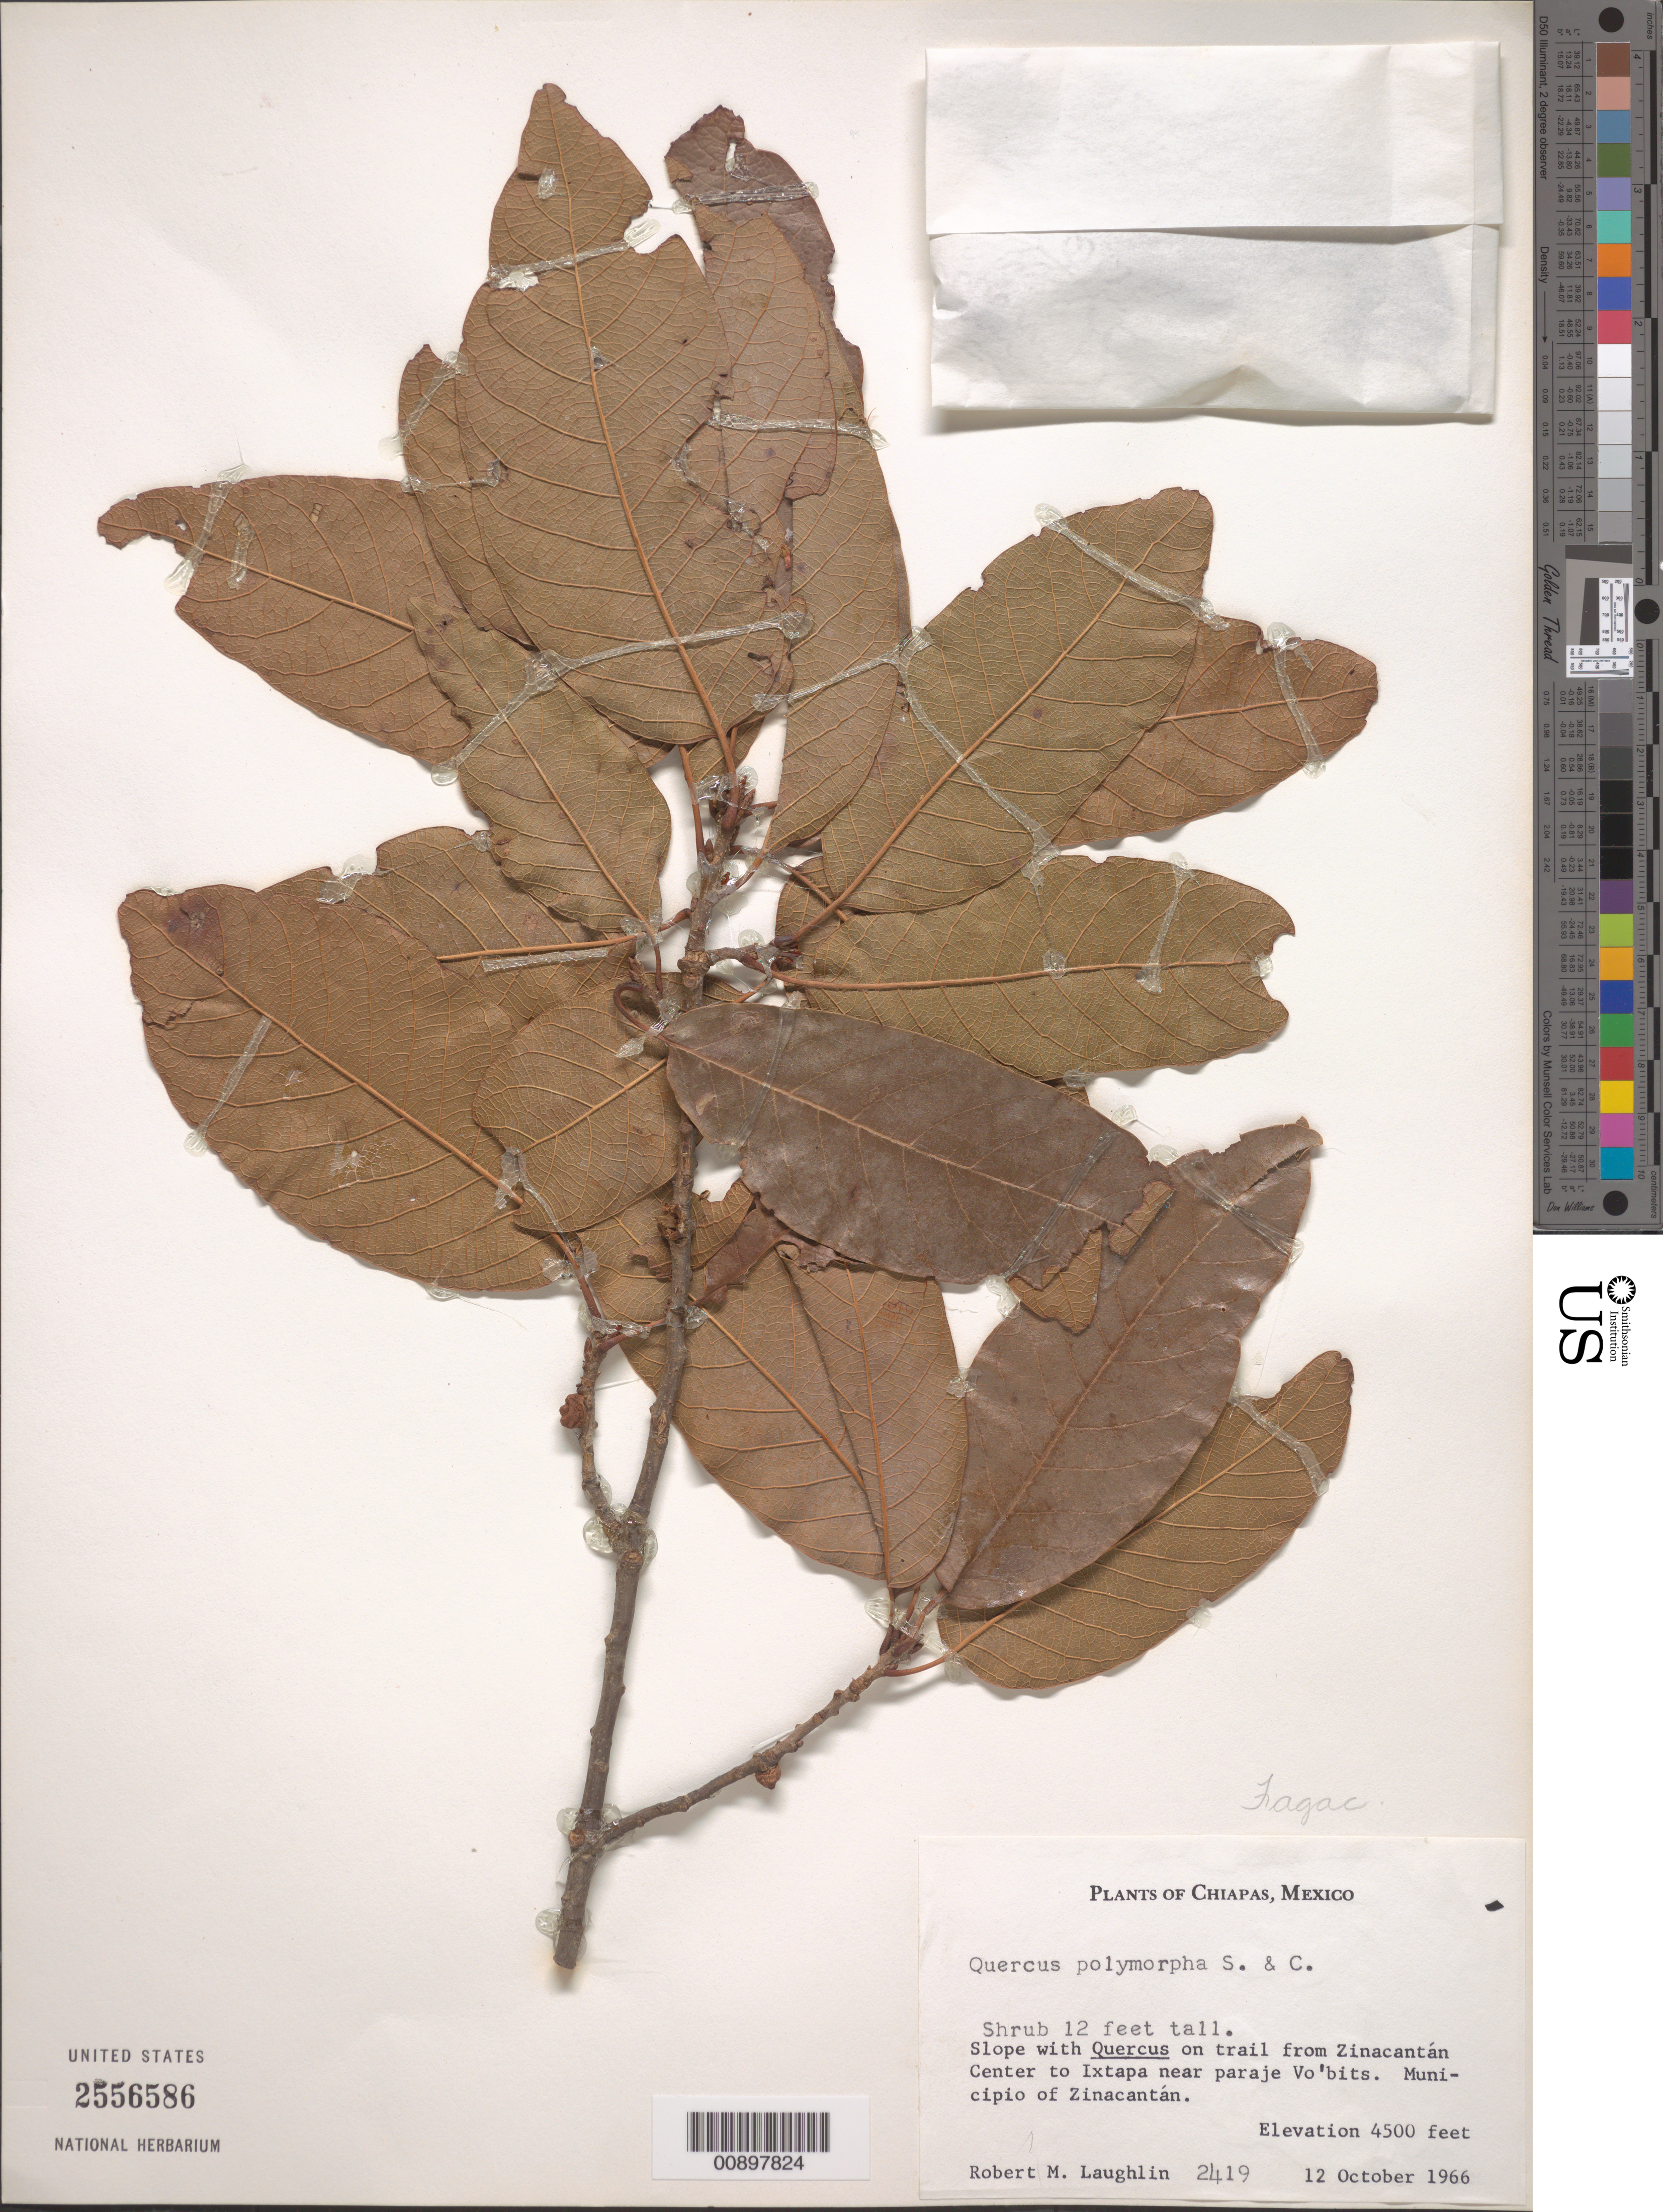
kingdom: Plantae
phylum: Tracheophyta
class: Magnoliopsida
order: Fagales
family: Fagaceae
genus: Quercus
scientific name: Quercus polymorpha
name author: Schltdl. & Cham.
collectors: R. M. Laughlin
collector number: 2419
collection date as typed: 12 Oct 1966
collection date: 1966-10-12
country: Mexico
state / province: Chiapas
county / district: Zinacantán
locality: On trail from Zinacantán Center to Ixtapa near paraje Vo'bits. Municipio of Zinacantán, Chiapas.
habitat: Slope with Quercus on trail.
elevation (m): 1372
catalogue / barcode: US 2556586